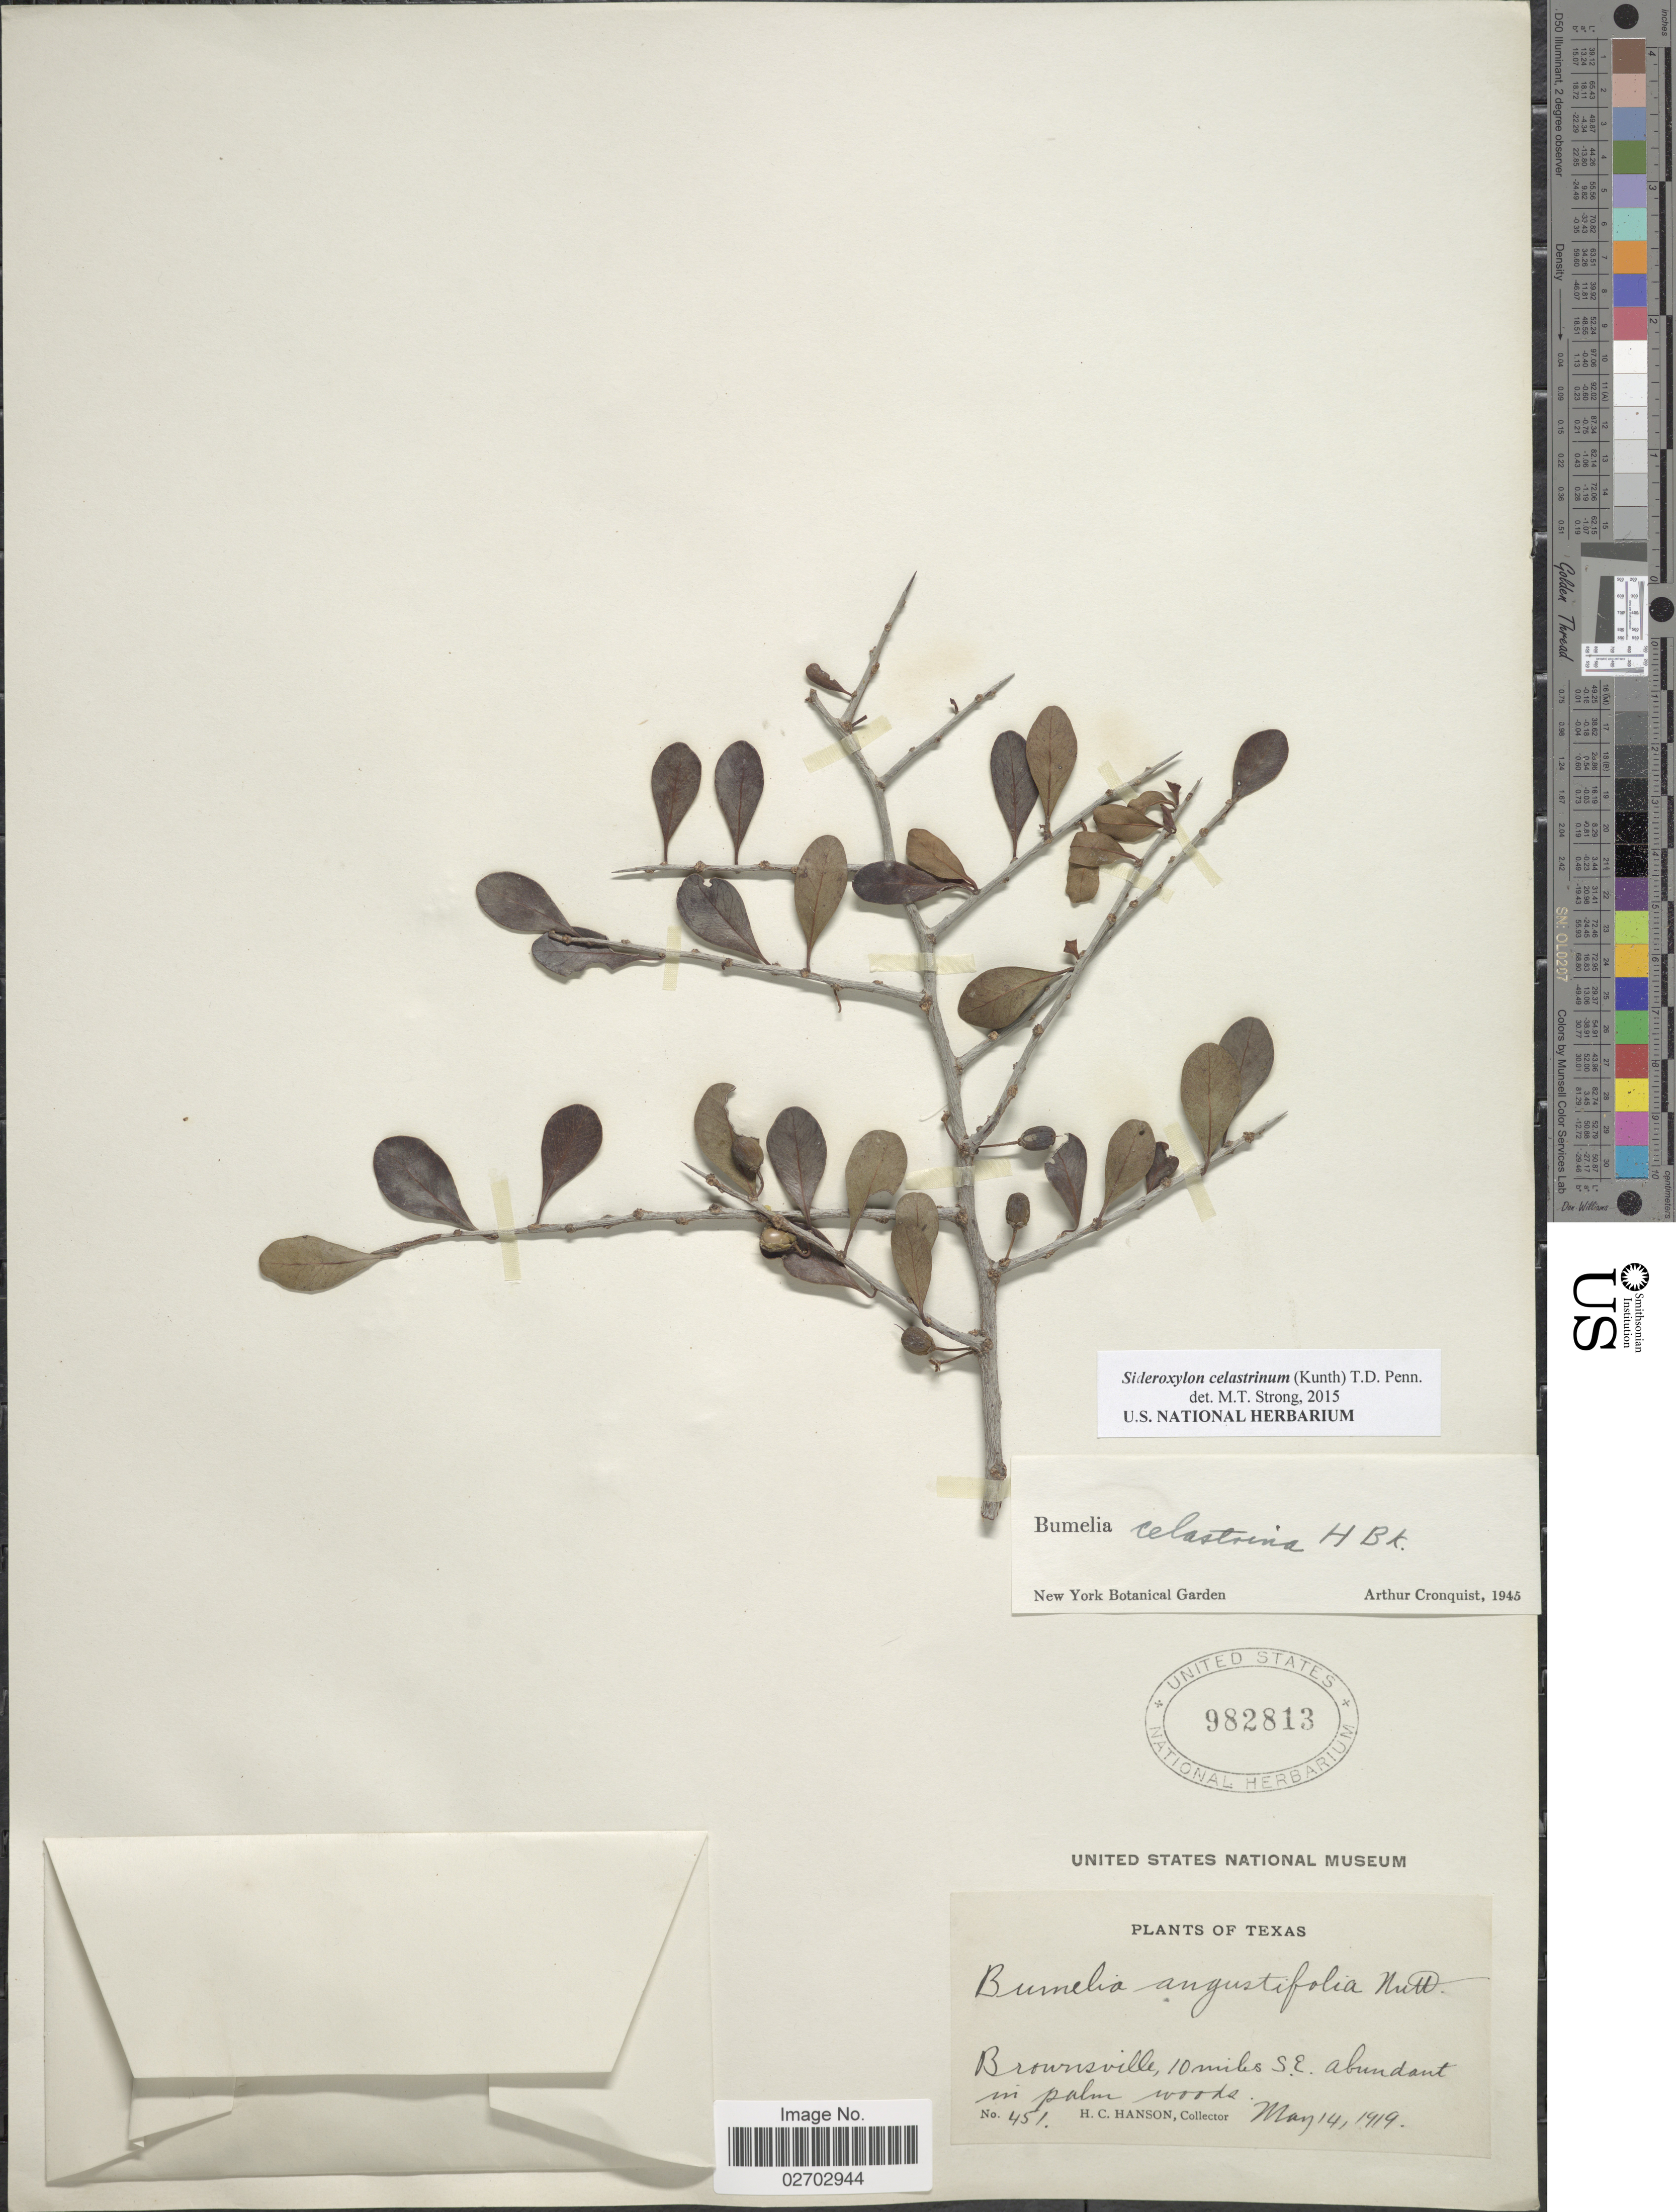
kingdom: Plantae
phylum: Tracheophyta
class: Magnoliopsida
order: Ericales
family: Sapotaceae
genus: Sideroxylon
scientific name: Sideroxylon celastrinum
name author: (Kunth) T.D. Penn.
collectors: H. Hanson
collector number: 451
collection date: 1919-05-14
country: United States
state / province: Texas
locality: Brownsville, 10 miles S. E.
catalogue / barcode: US 982813